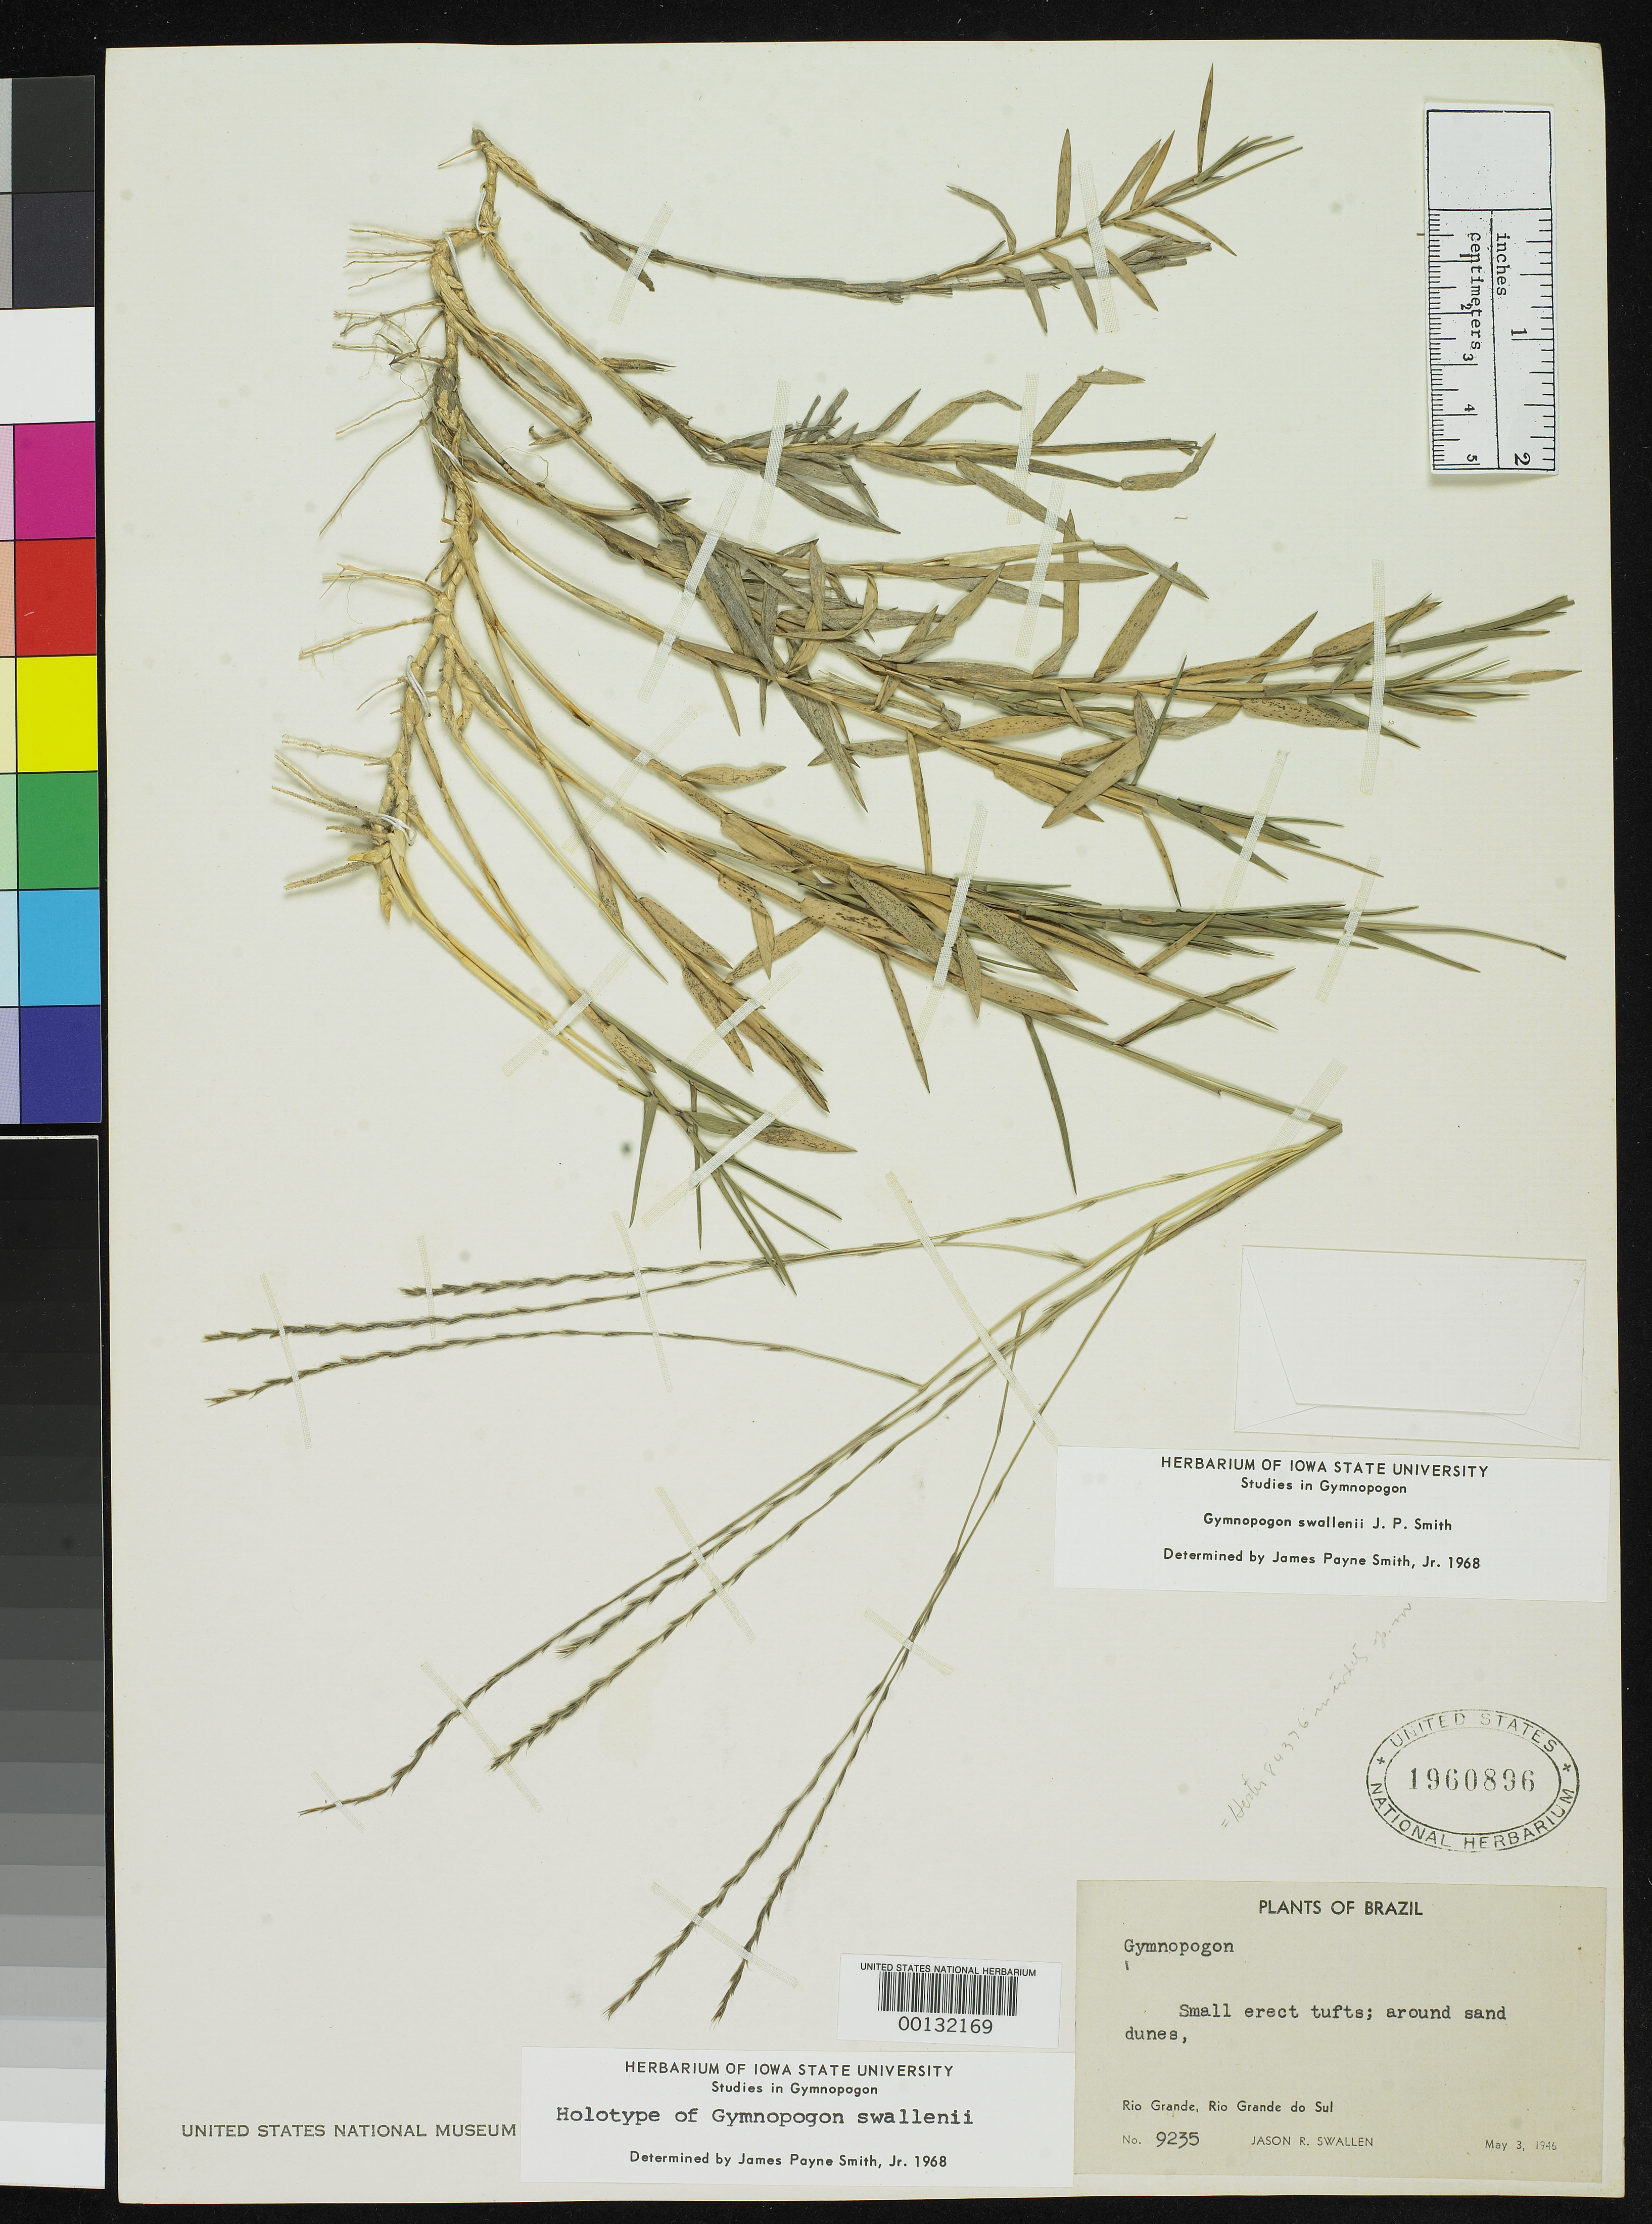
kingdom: Plantae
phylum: Tracheophyta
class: Liliopsida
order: Poales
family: Poaceae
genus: Gymnopogon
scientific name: Gymnopogon swallenii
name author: J.P. Sm.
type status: Holotype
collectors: J. R. Swallen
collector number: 9235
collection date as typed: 03 May 1946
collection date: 1946-05-03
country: Brazil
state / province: Rio Grande do Sul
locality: Rio Grande.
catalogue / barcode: US 1960896